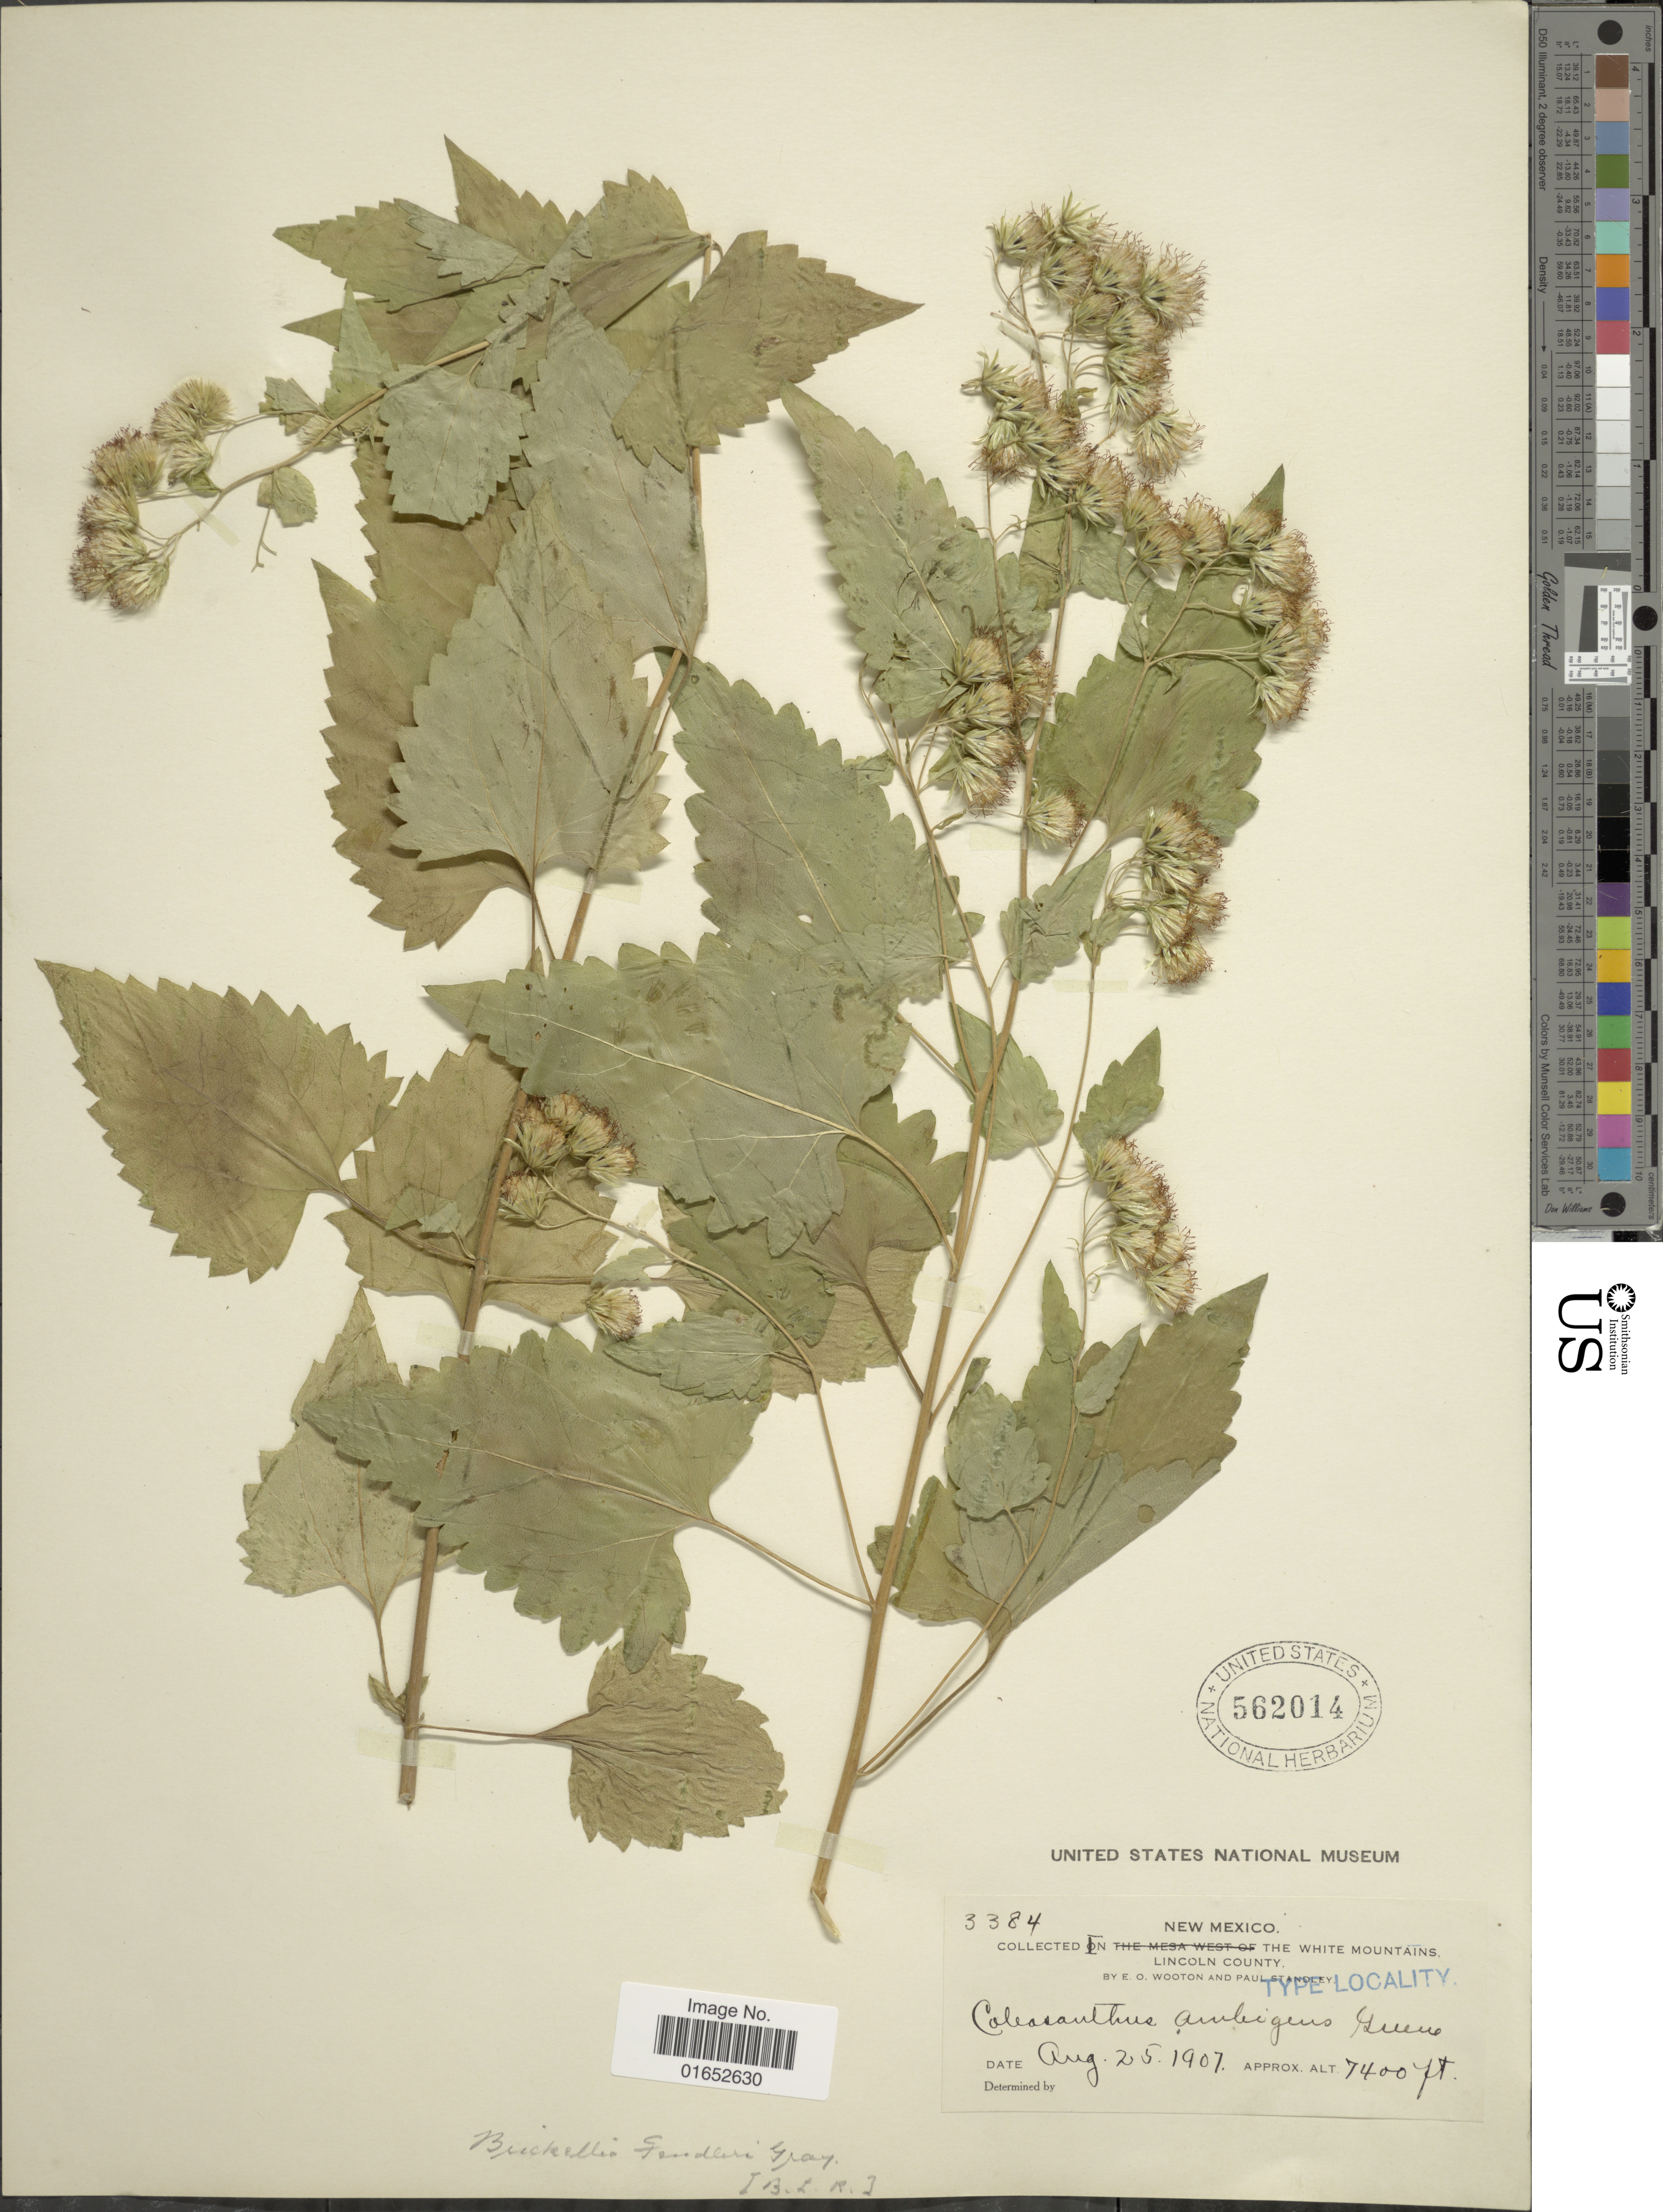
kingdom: Plantae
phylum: Tracheophyta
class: Magnoliopsida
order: Asterales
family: Asteraceae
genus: Brickelliastrum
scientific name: Brickelliastrum fendleri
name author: (A. Gray) R.M. King & H. Rob.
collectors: E. O. Wooton & P. C. Standley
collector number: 3384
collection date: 1907-08-25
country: United States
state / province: New Mexico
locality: In the White Mountains, Lincoln County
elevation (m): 2256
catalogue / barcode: US 562014